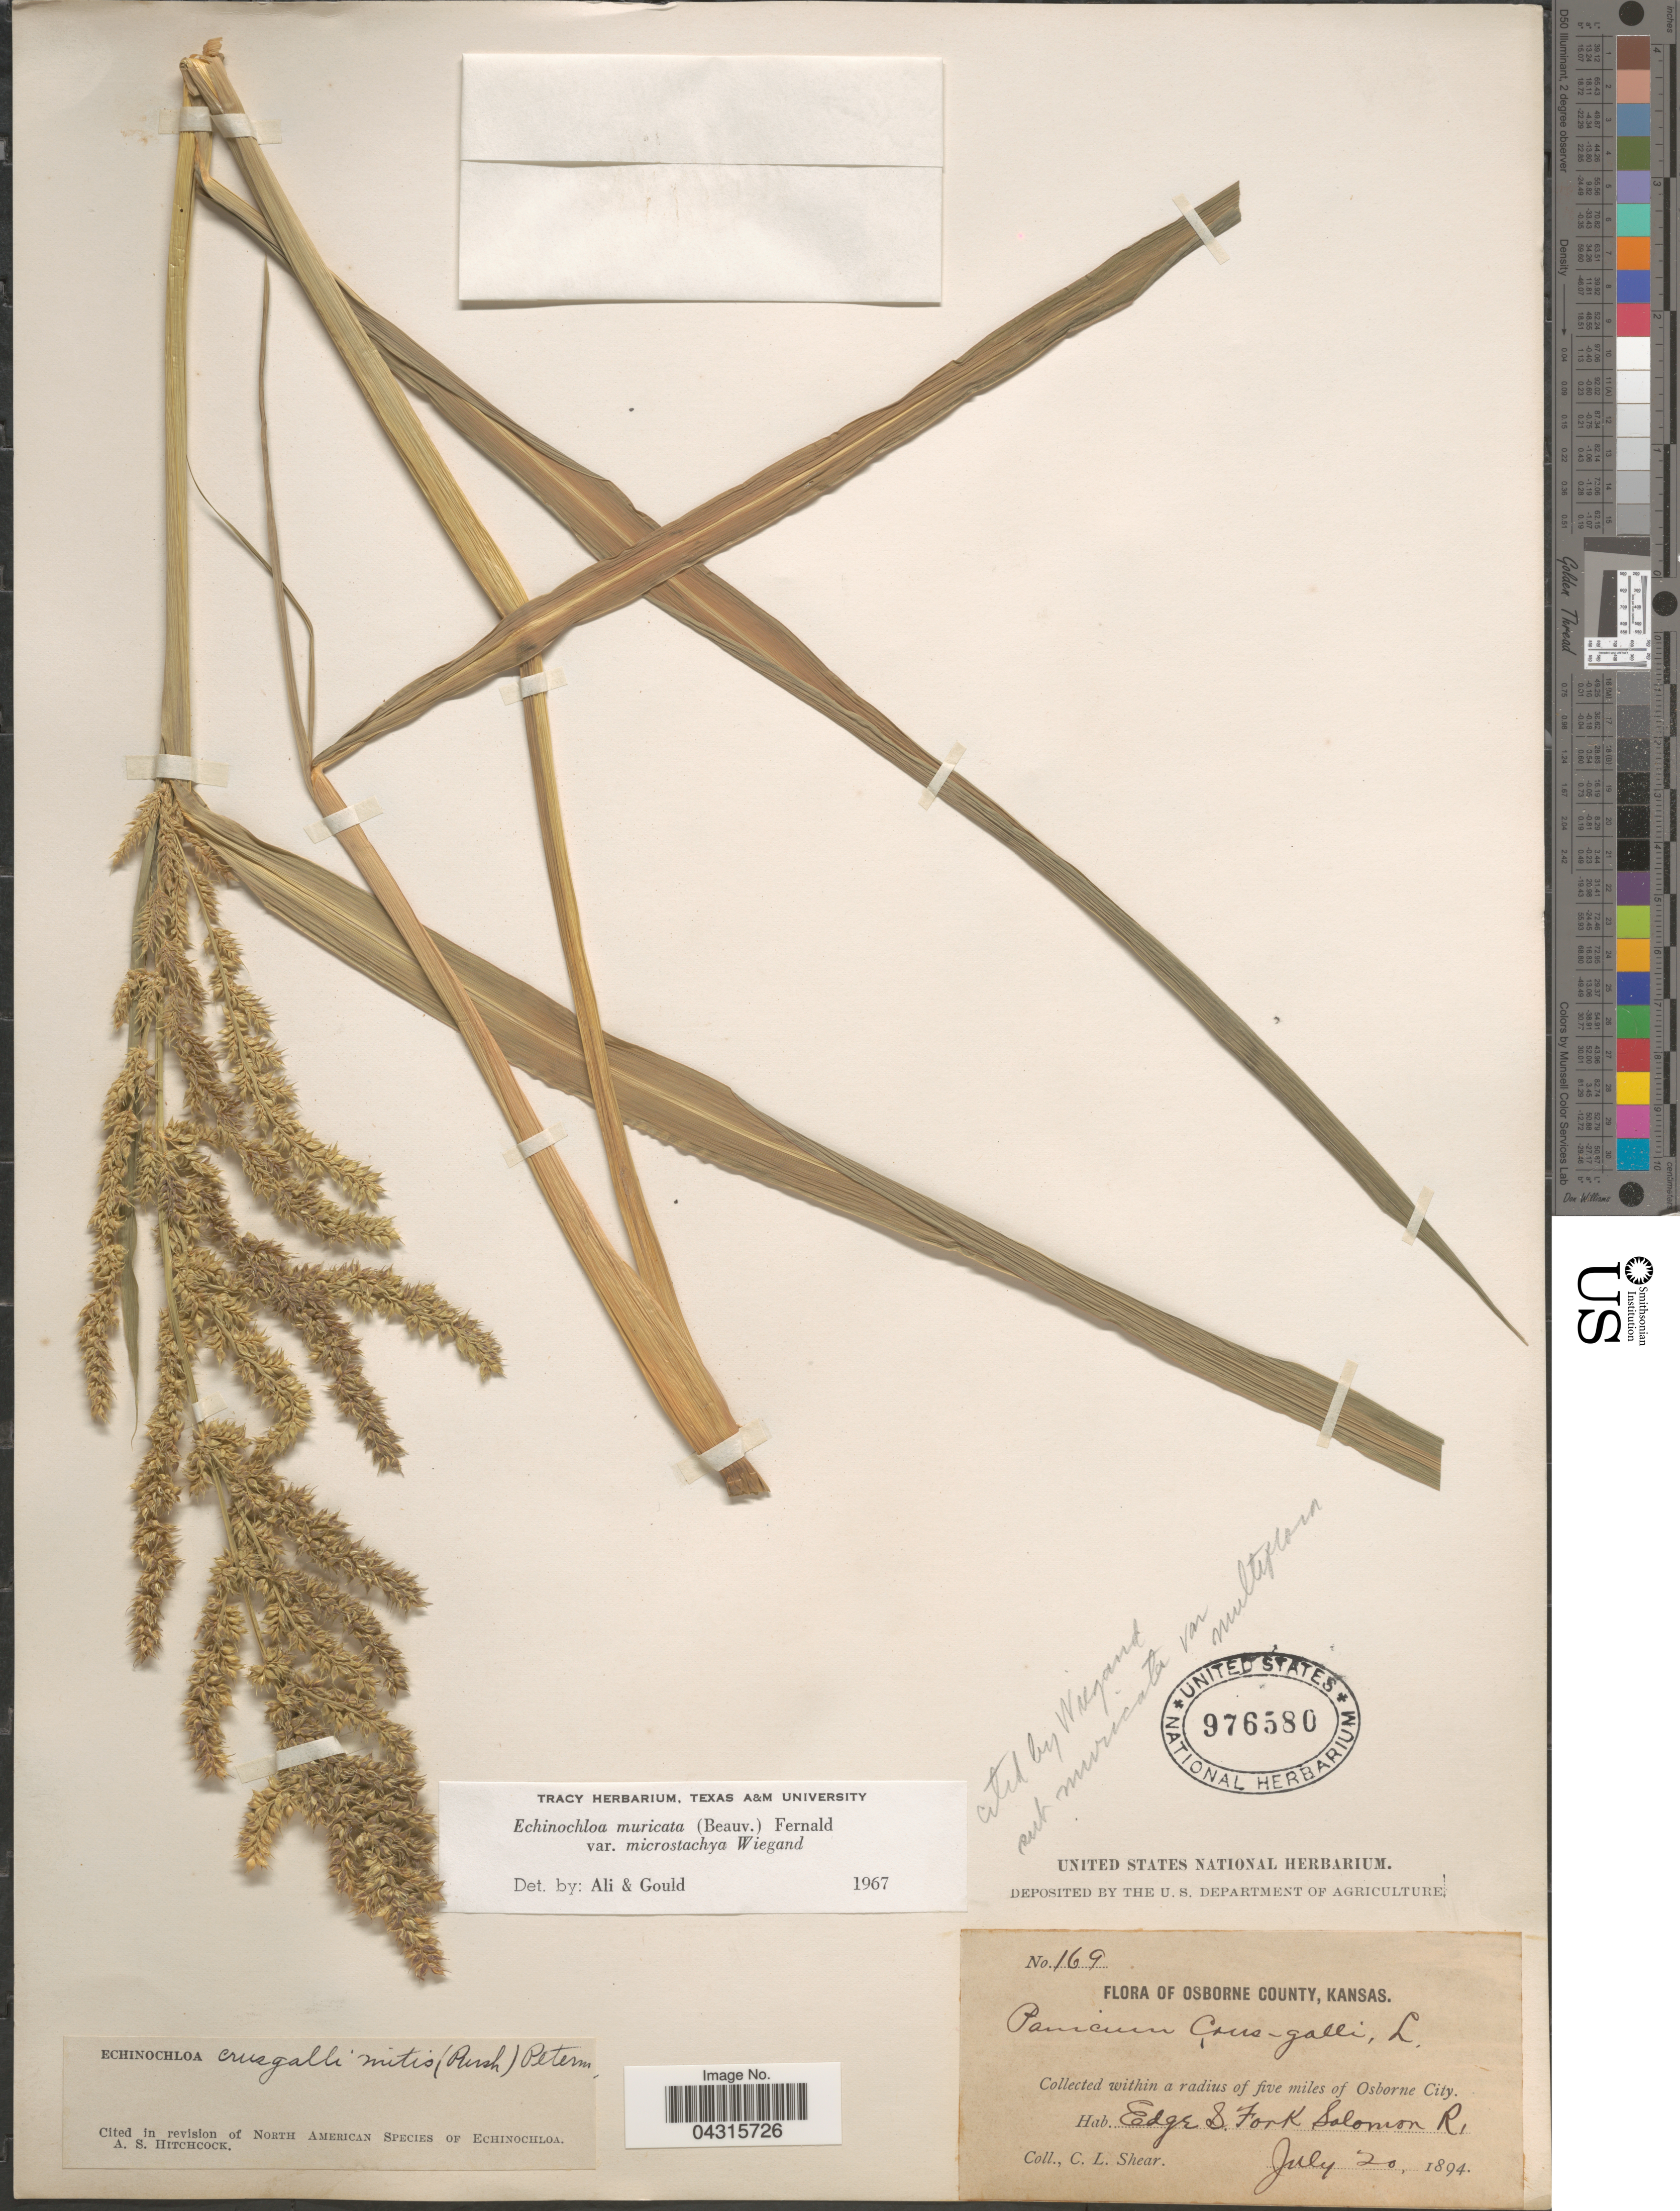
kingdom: Plantae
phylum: Tracheophyta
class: Liliopsida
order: Poales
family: Poaceae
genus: Echinochloa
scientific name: Echinochloa muricata var. microstachya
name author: Wiegand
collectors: C. L. Shear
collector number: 169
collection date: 1894-07-20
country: United States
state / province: Kansas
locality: Osborne County. Within a radius of five miles of Osborne City. Edge S. Fork Solomon R.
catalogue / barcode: US 976580